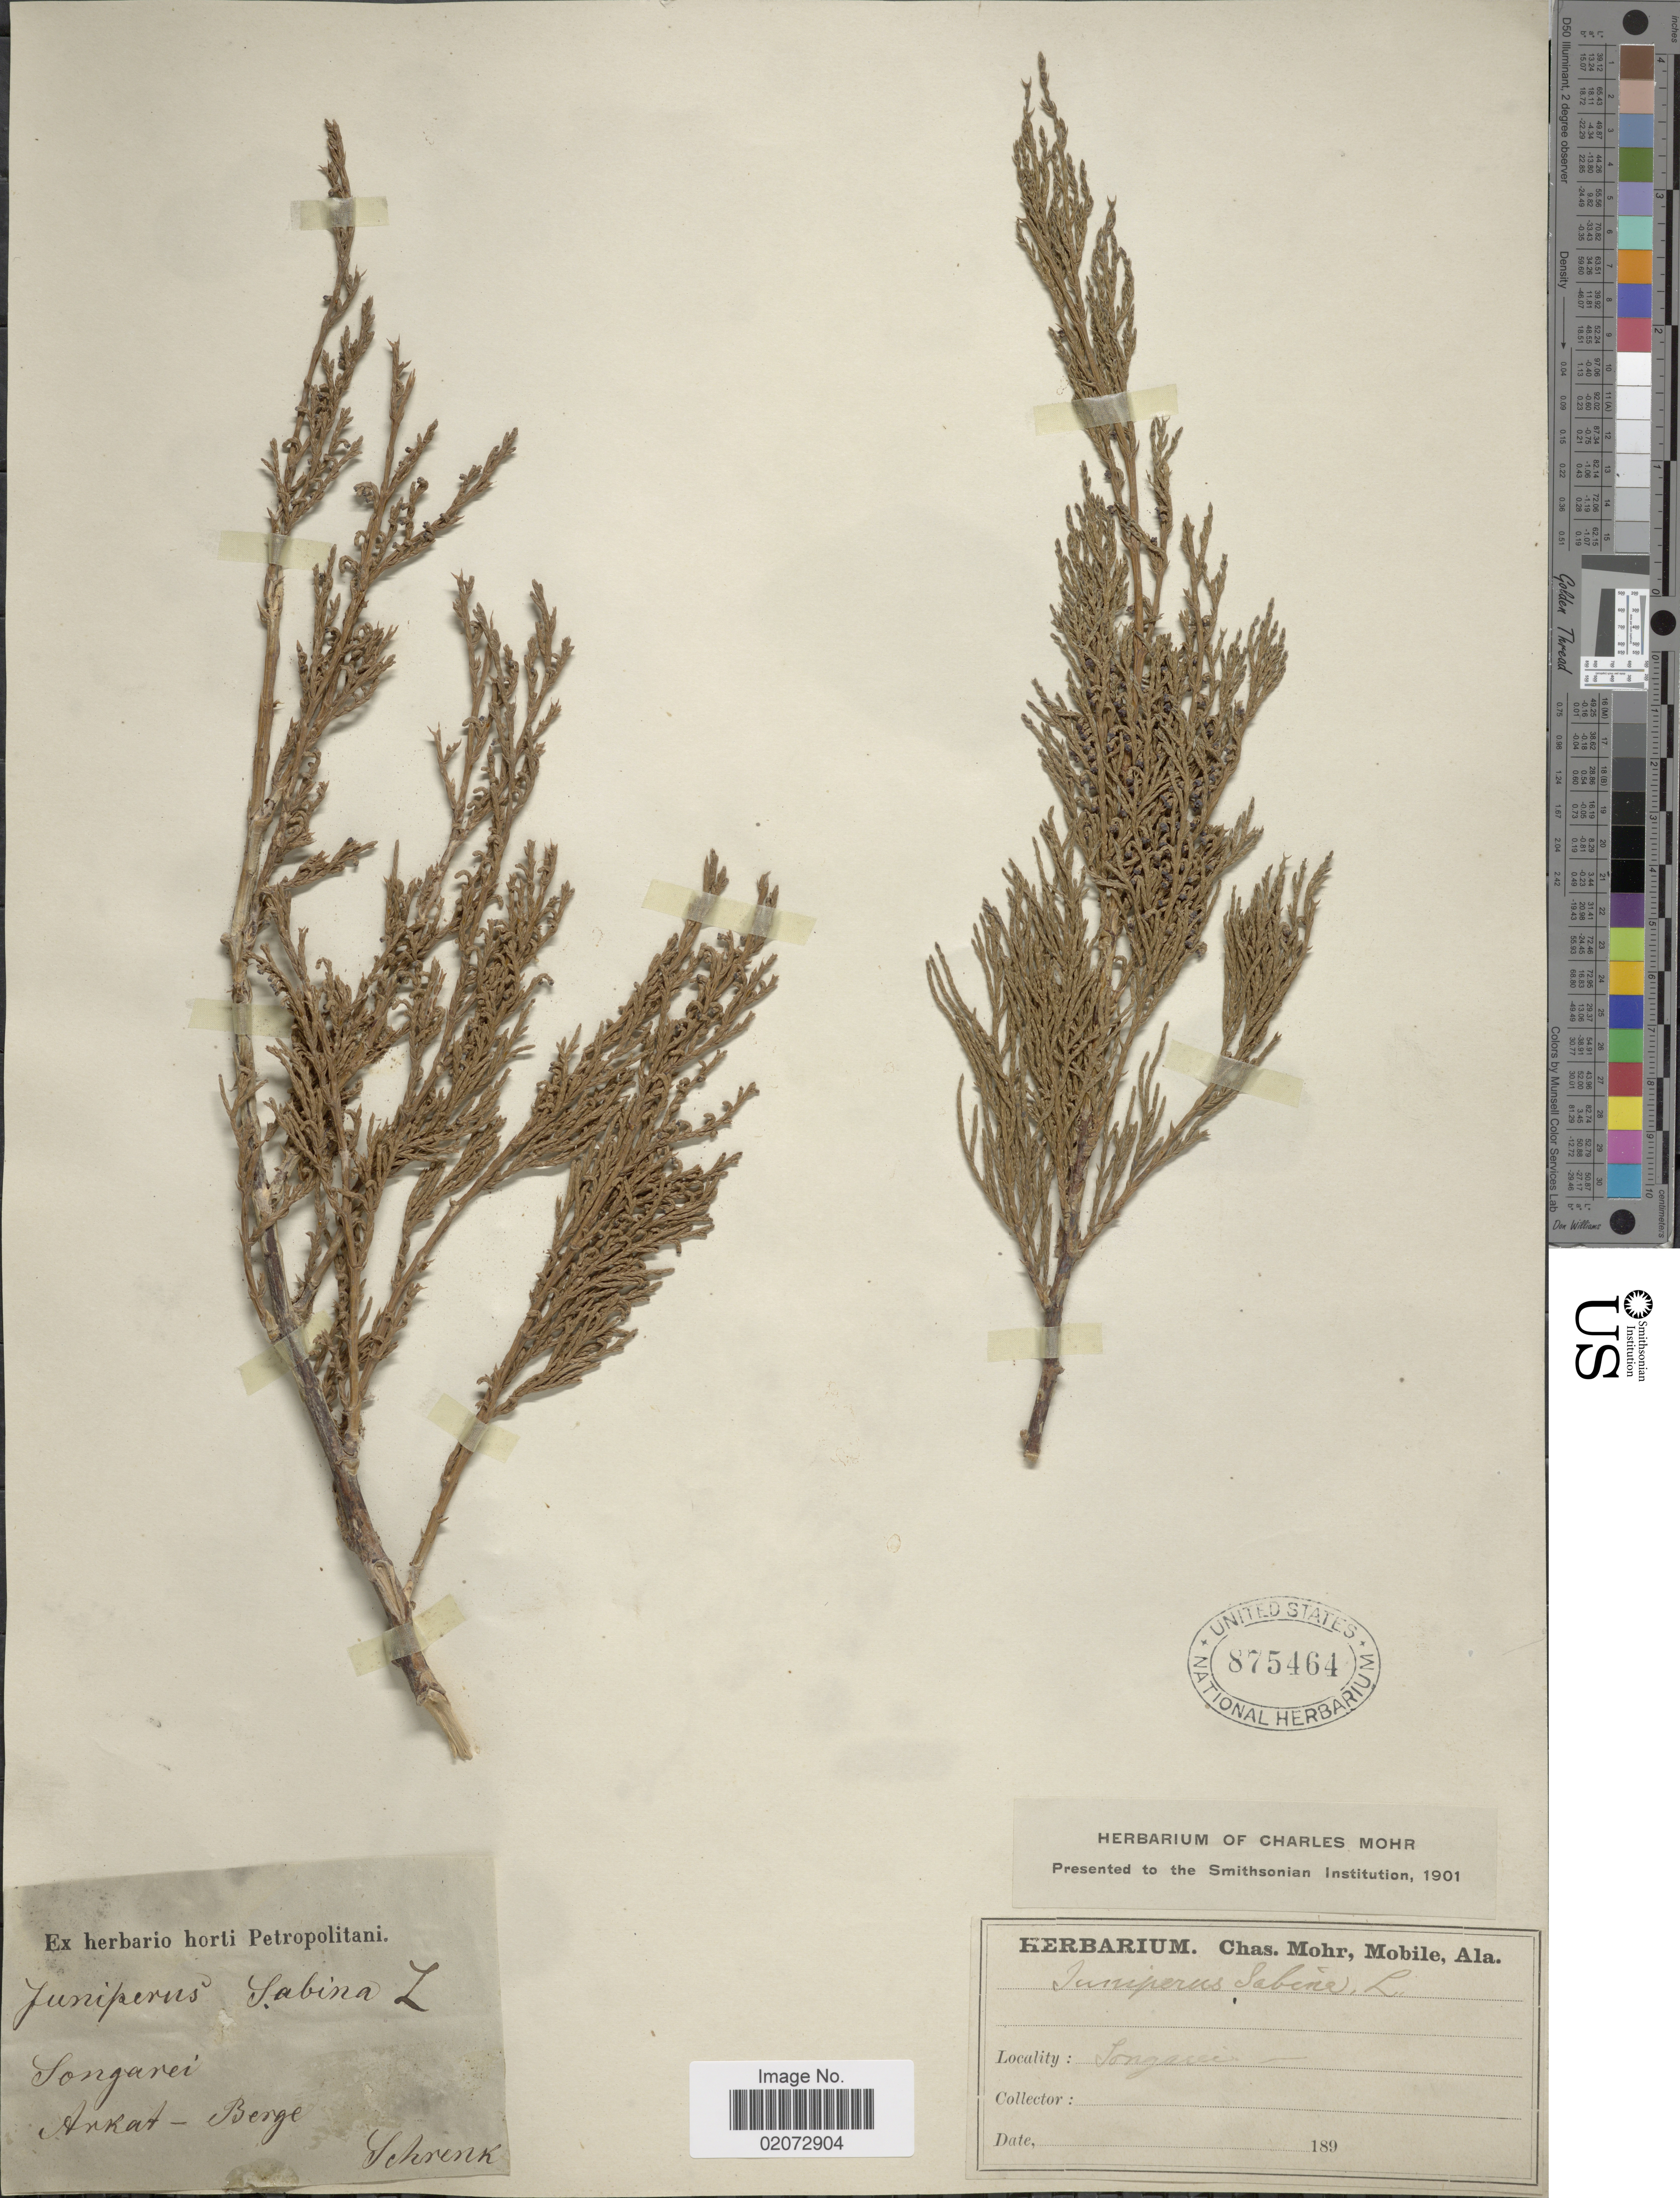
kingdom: Plantae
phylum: Tracheophyta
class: Pinopsida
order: Pinales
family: Cupressaceae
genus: Juniperus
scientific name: Juniperus sabina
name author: L.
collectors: A.G. Schrenk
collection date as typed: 189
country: Kazakhstan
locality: Songoria, Arkat-Berge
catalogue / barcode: US 875464